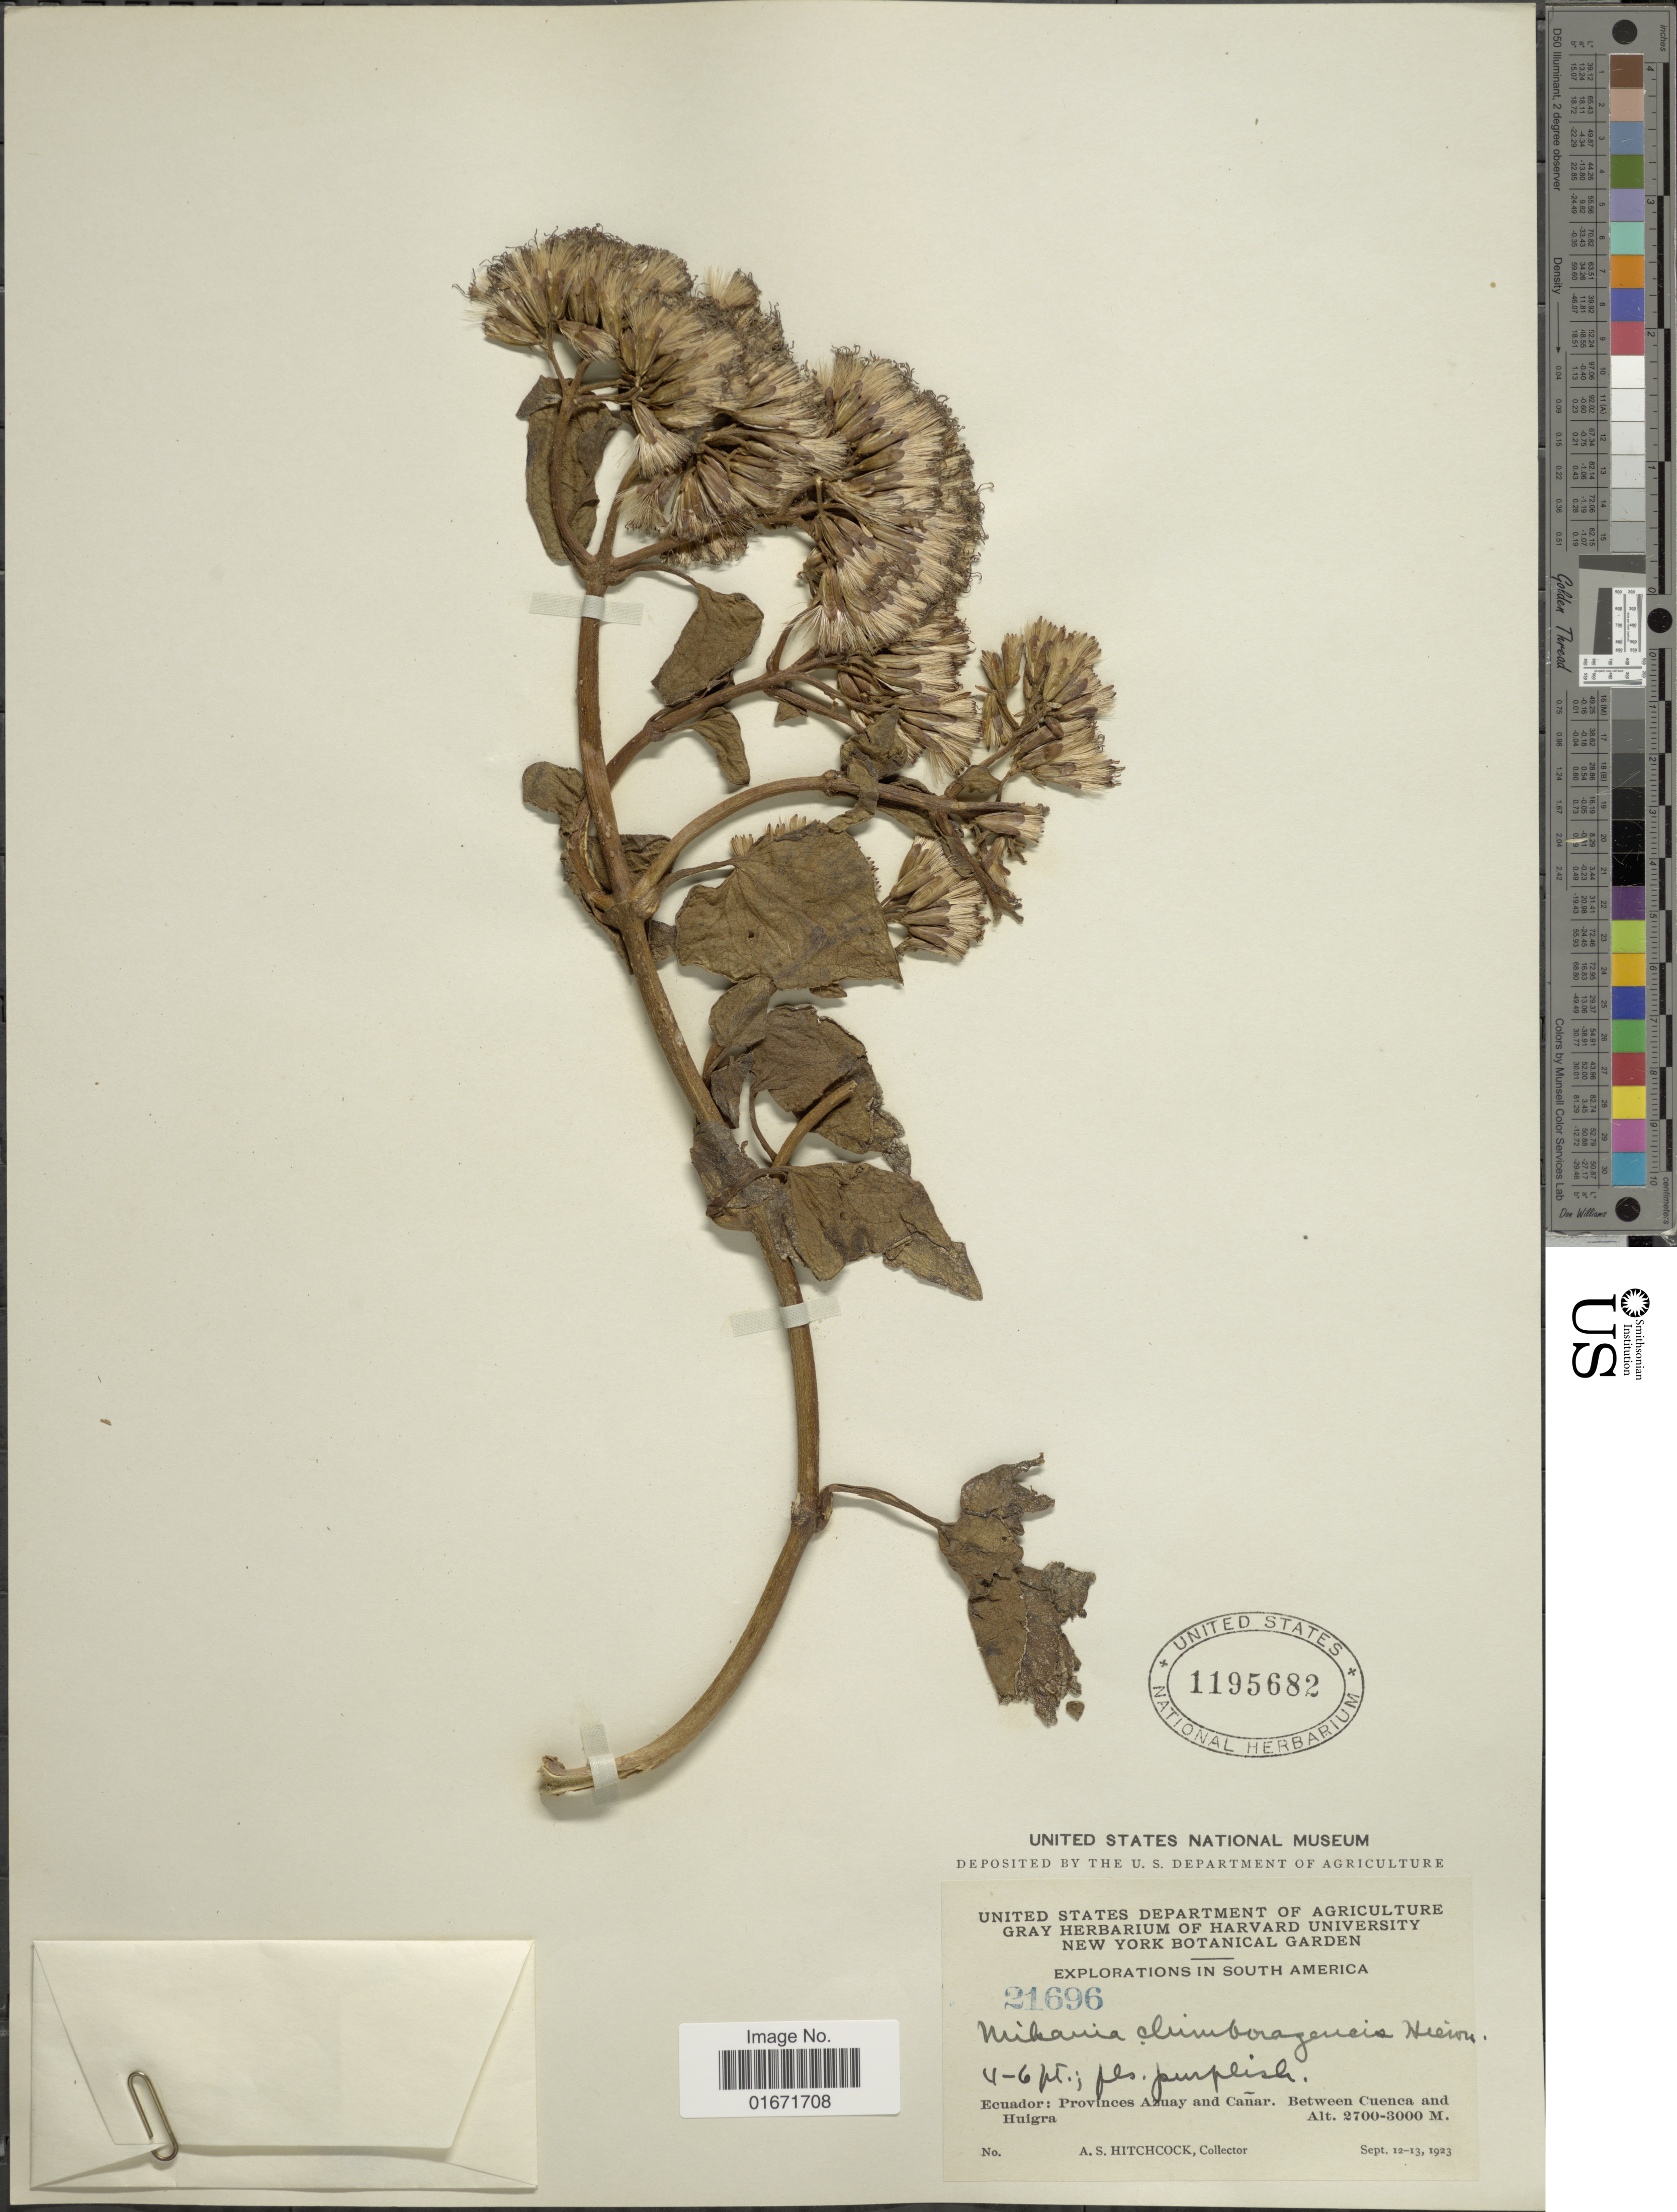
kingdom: Plantae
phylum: Tracheophyta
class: Magnoliopsida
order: Asterales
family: Asteraceae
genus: Mikania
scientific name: Mikania chimborazensis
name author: Hieron. in Sodiro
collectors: A. S. Hitchcock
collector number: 21696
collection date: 1923-09-12/1923-09-13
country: Ecuador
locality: Ecuador: Provinces Azuay and Cañar. Between Cuenca and Huigra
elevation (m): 2700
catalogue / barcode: US 1195682